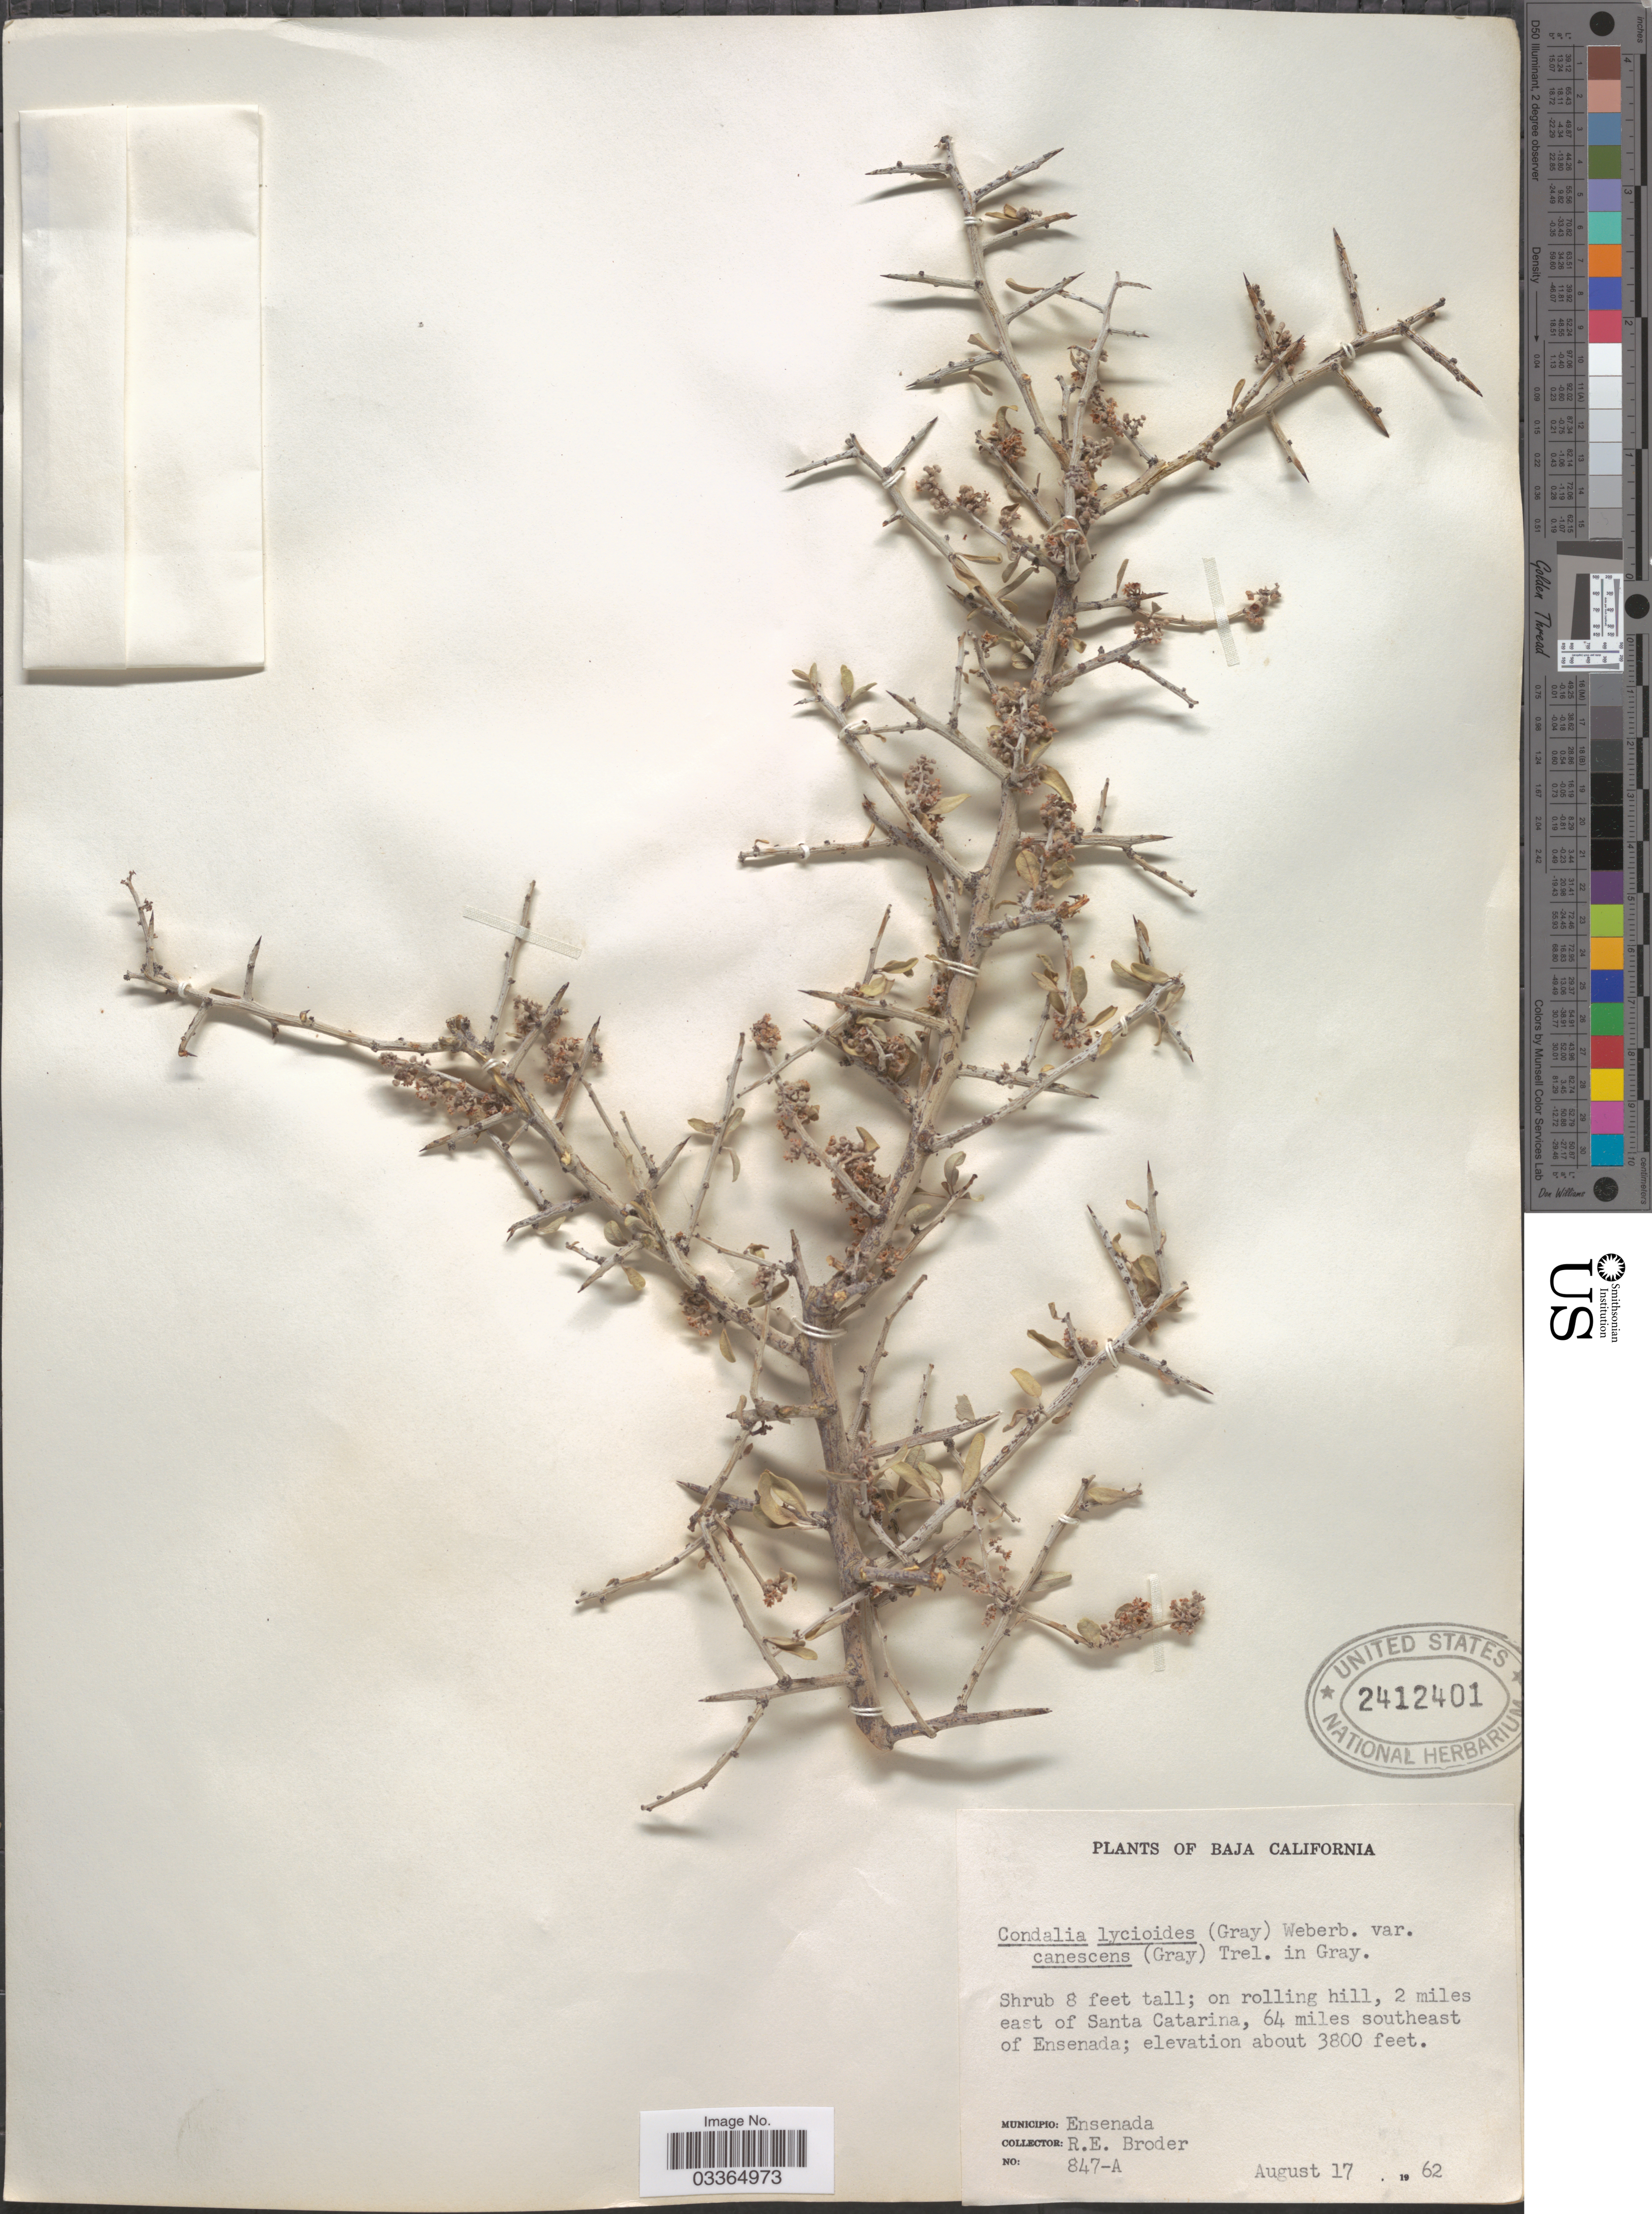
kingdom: Plantae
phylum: Tracheophyta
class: Magnoliopsida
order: Rosales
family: Rhamnaceae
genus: Condalia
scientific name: Condalia lycioides var. canescens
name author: (A. Gray) Trel.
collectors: R. Border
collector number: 847-A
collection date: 1962-08-17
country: Mexico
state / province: Baja California Norte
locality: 2 miles east of Santa Catarina, 64 miles southeast of Ensenada, Municipio: Ensenada.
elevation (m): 1158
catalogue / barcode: US 2412401